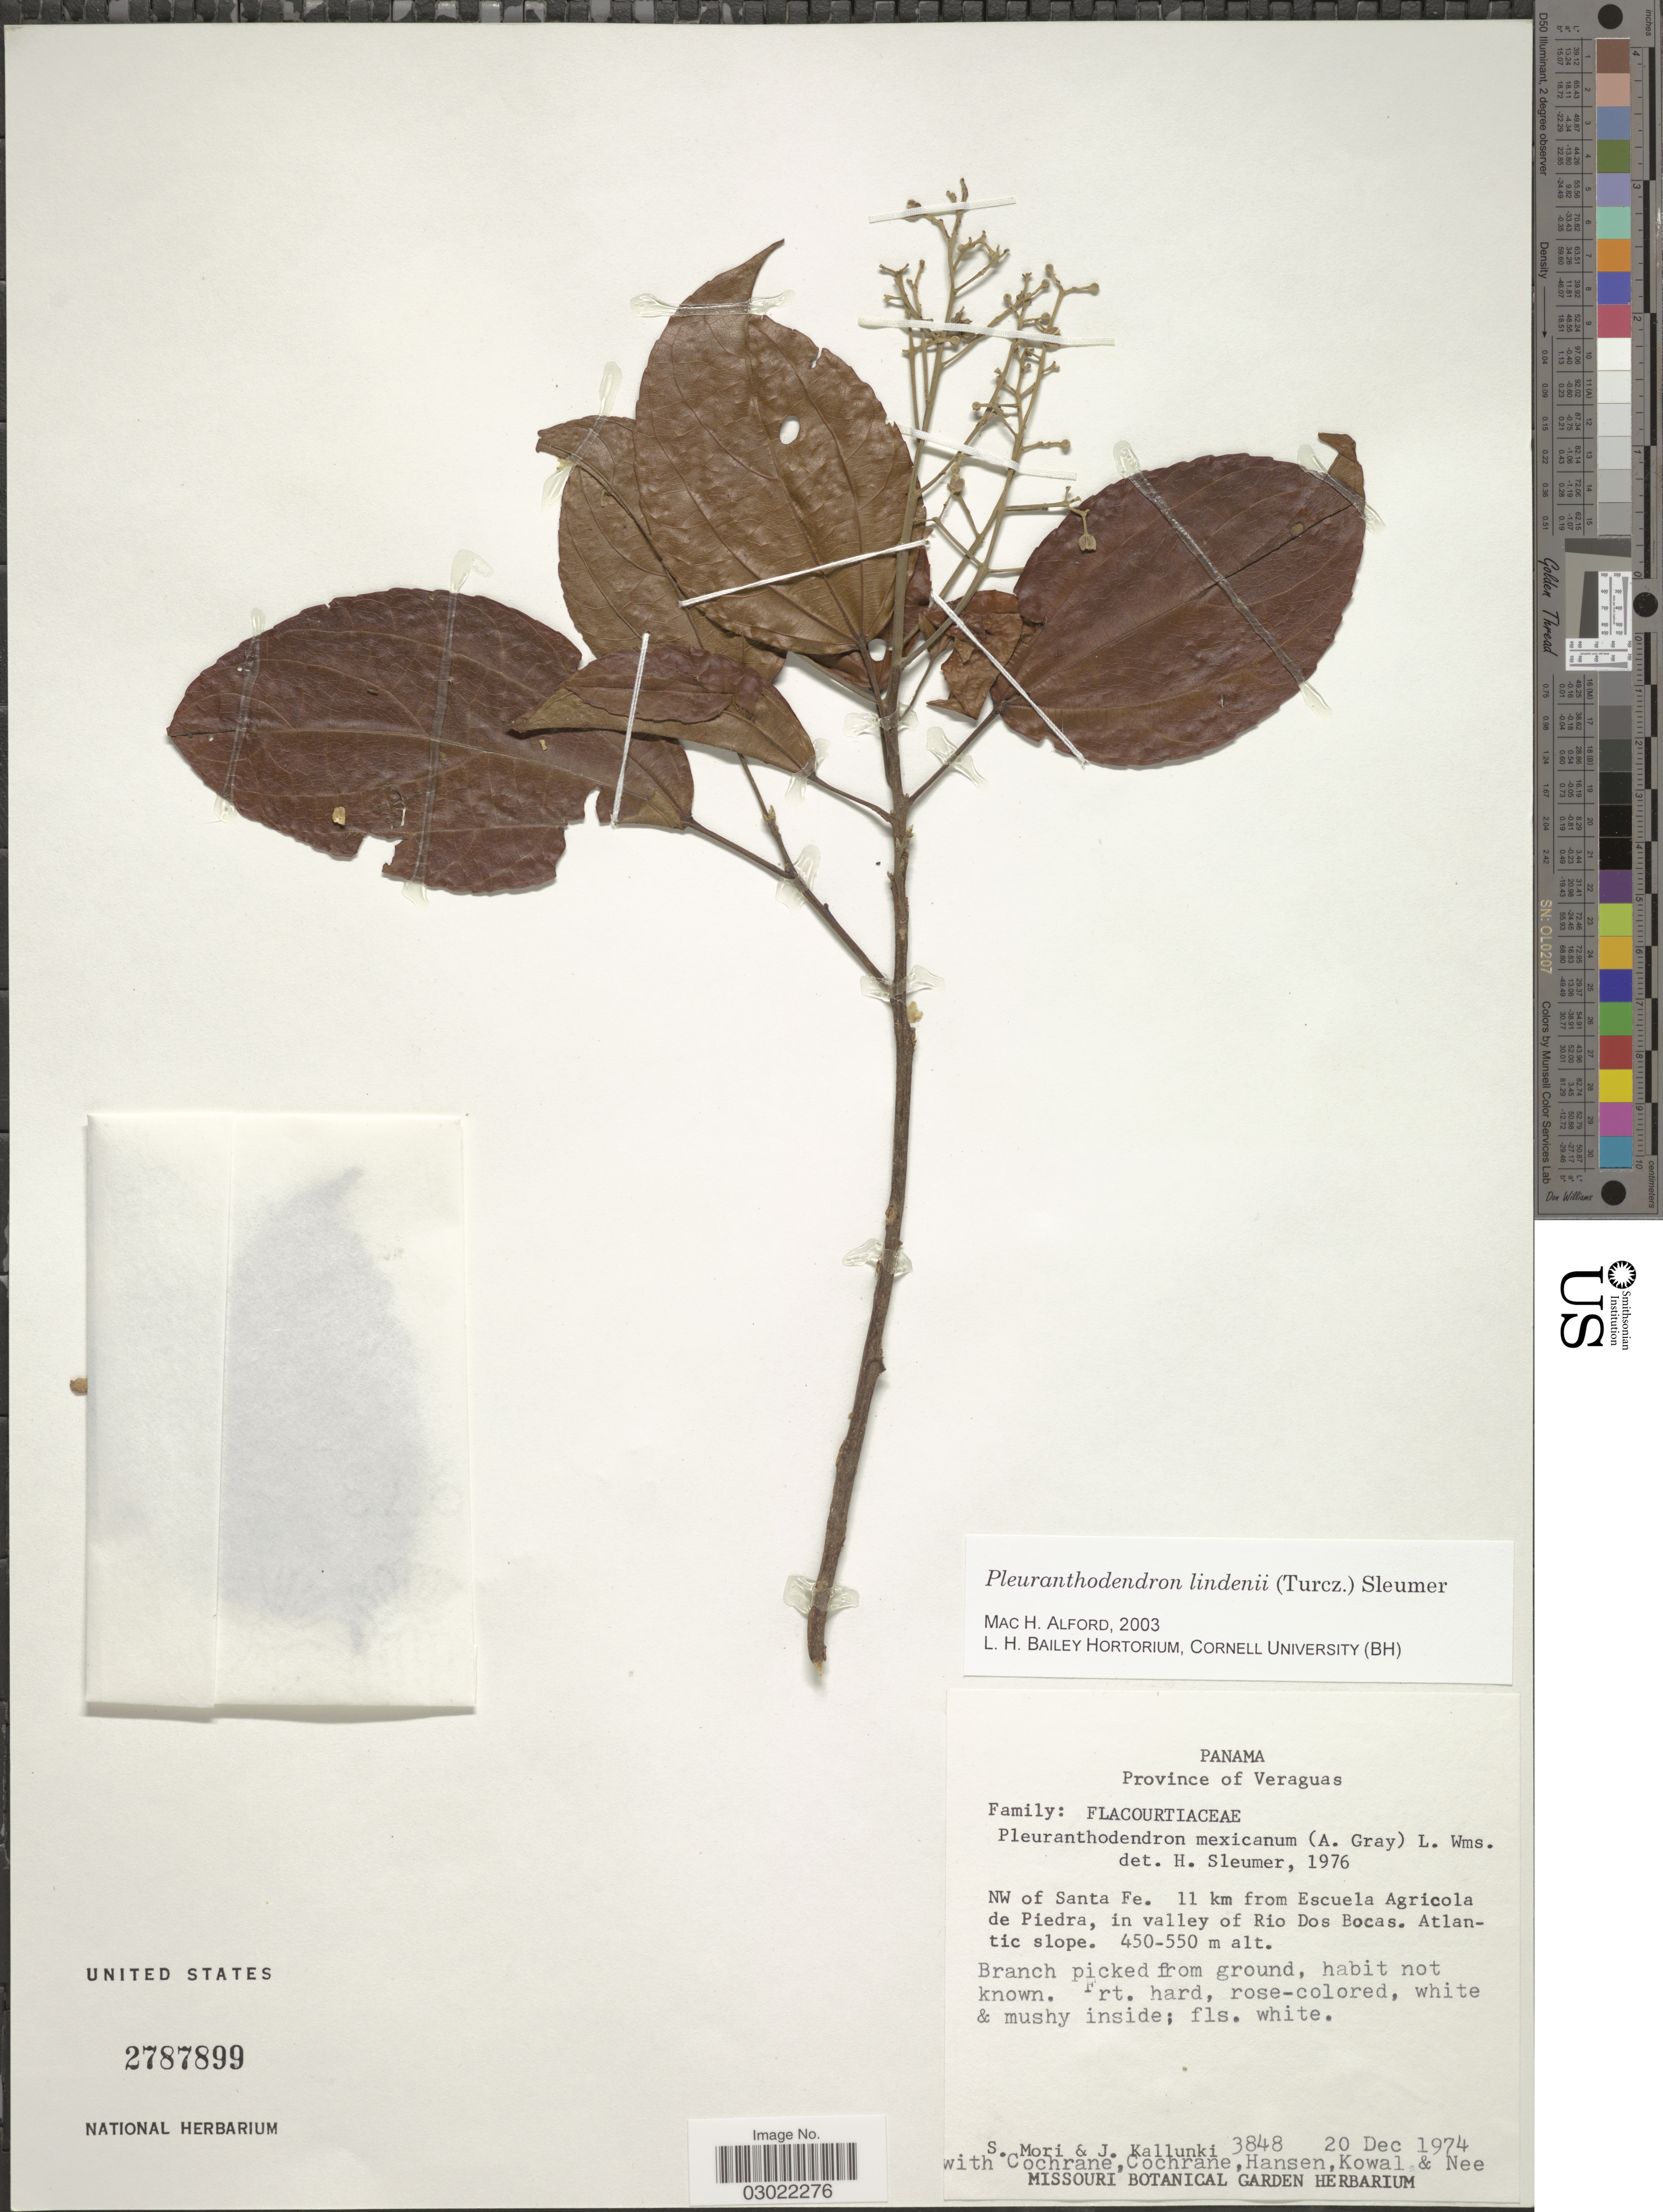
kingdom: Plantae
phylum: Tracheophyta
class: Magnoliopsida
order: Malpighiales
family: Salicaceae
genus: Pleuranthodendron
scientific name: Pleuranthodendron lindenii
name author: (Turcz.) Sleumer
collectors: S. Mori, J. Kallunki, Cochrane & Cochrane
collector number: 3848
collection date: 1974-12-20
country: Panama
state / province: Veraguas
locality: NW of Santa Fe. 11 km from Escuela Agricola de Piedra, in valley of Rio Dos Bocas. Atlantic slope.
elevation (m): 450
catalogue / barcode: US 2787899